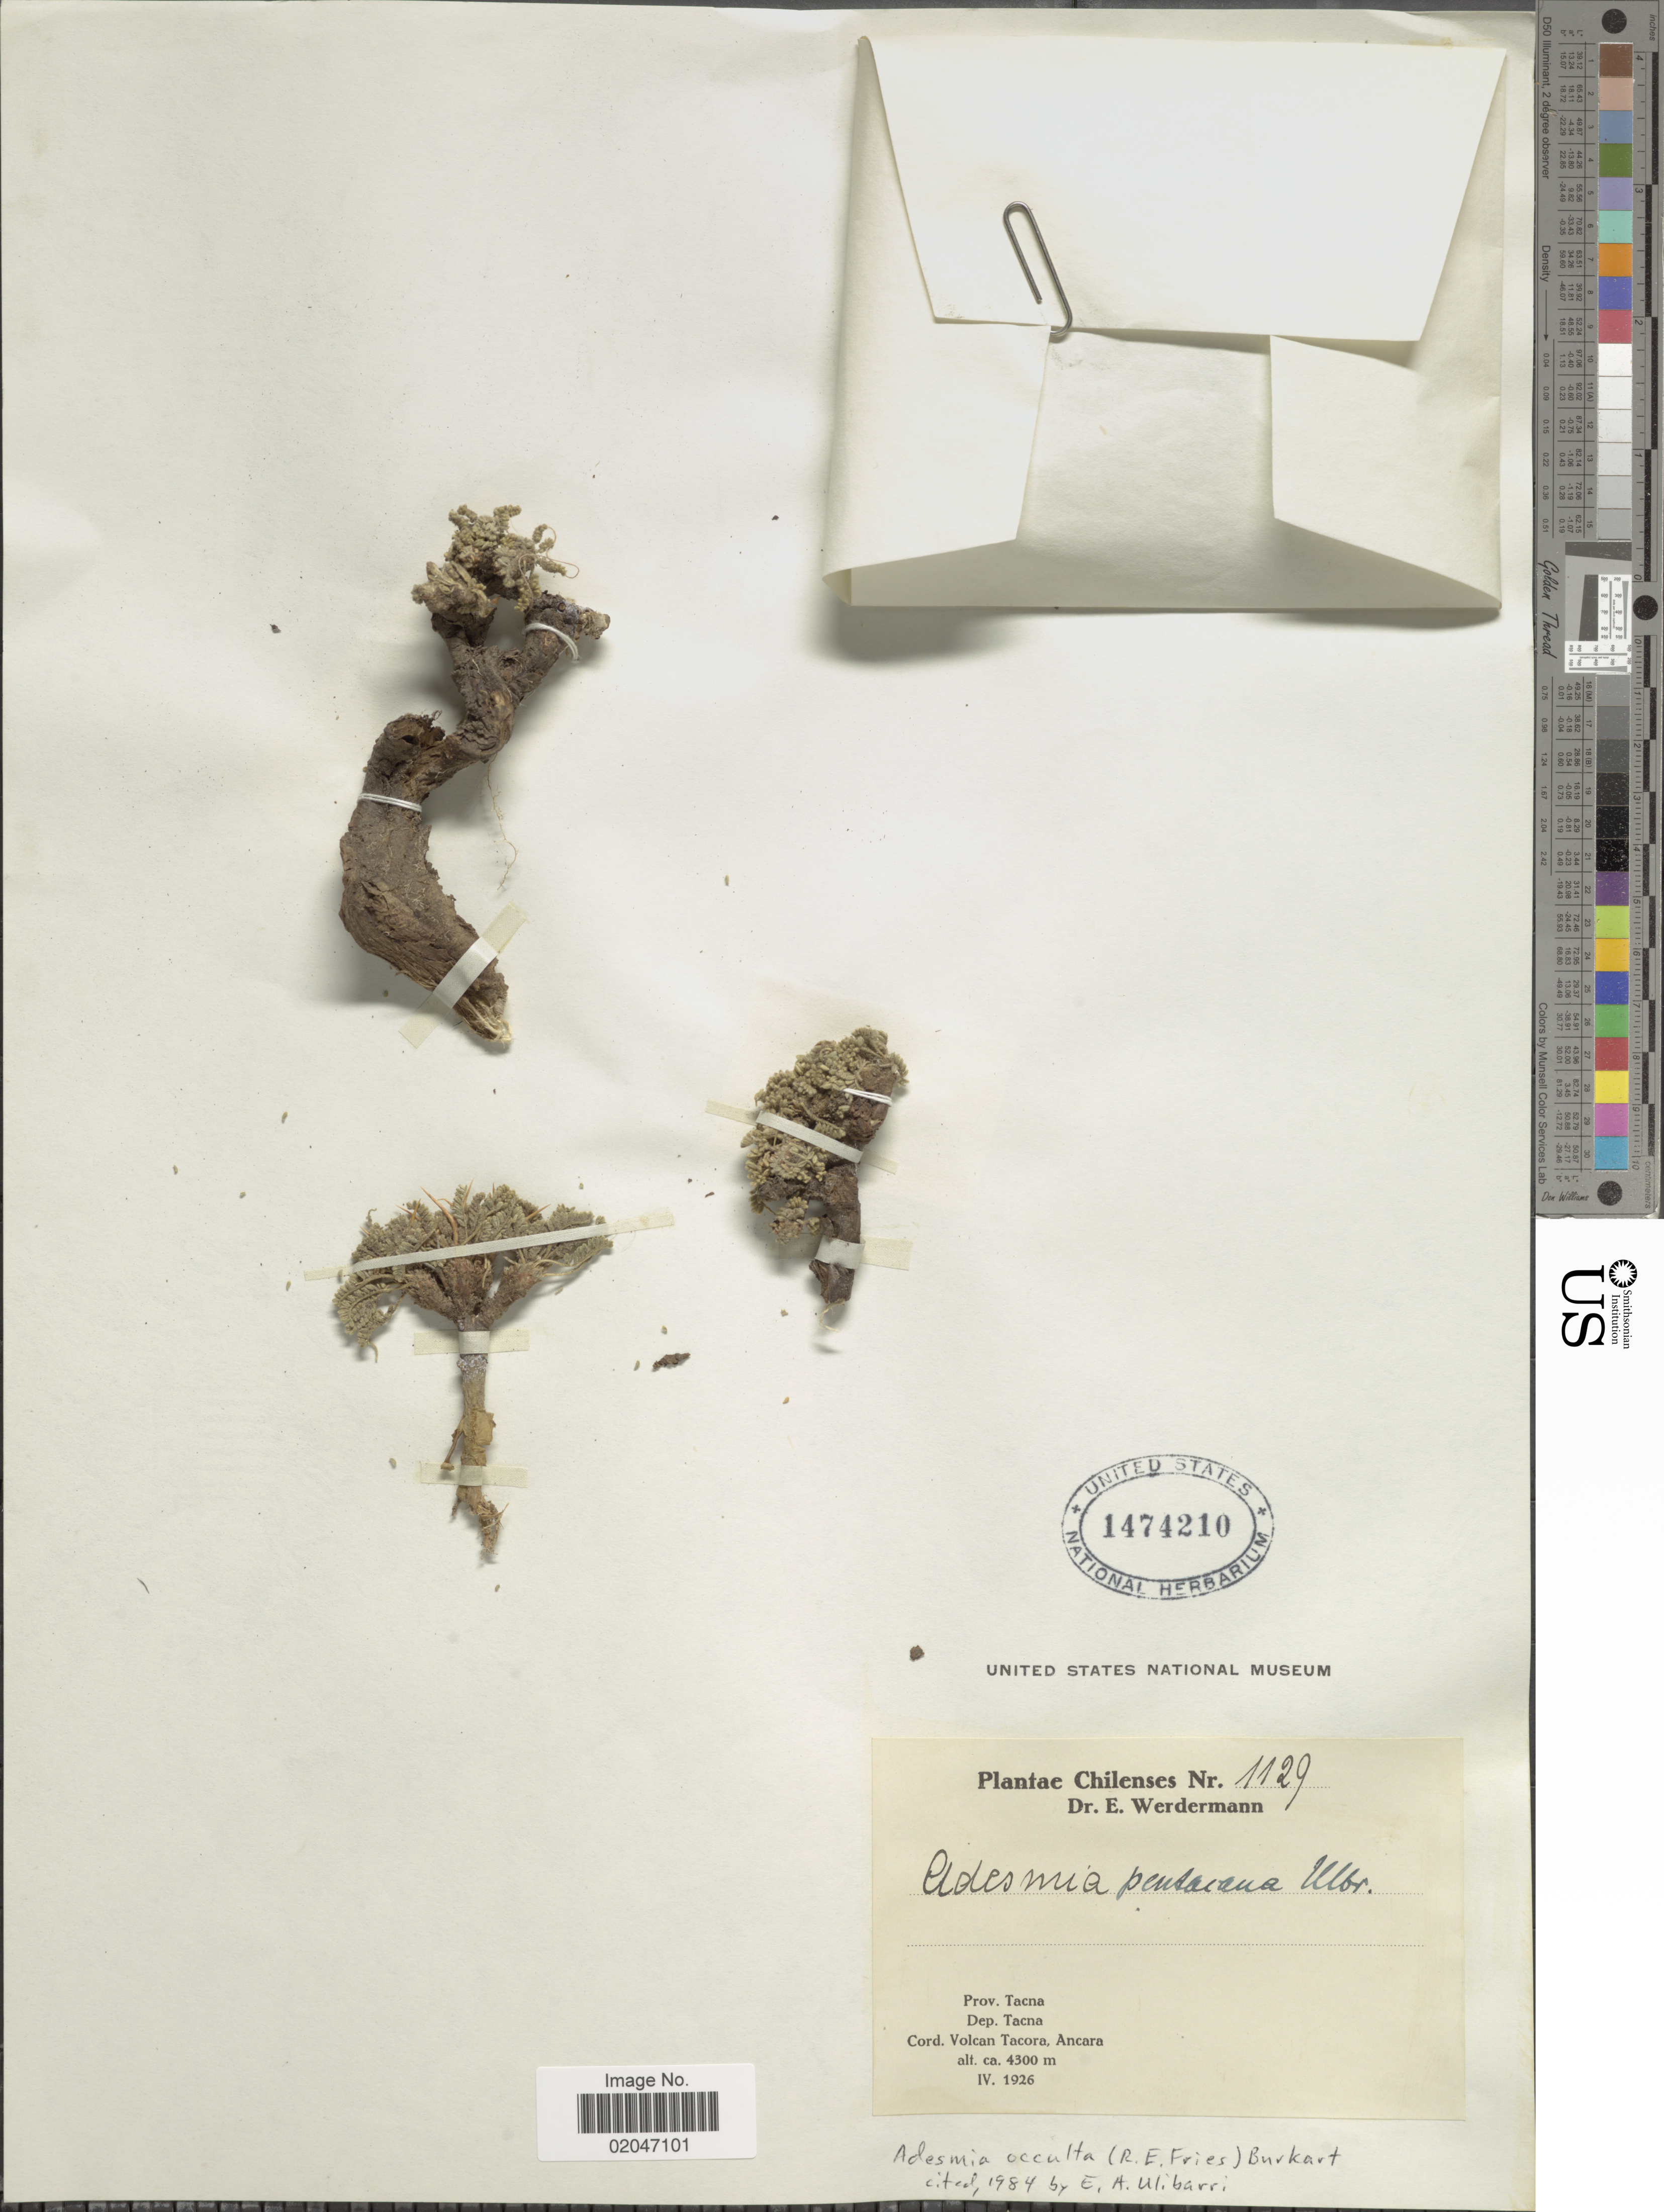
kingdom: Plantae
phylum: Tracheophyta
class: Magnoliopsida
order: Fabales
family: Fabaceae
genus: Adesmia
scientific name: Adesmia occulta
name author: (R.E. Fr.) Burkart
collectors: E. Werdermann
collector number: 1129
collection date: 1926-04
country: Peru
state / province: Tacna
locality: Dep. Tacna, Cord. Volcan Tacora, Ancara.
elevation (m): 4300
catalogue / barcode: US 147210